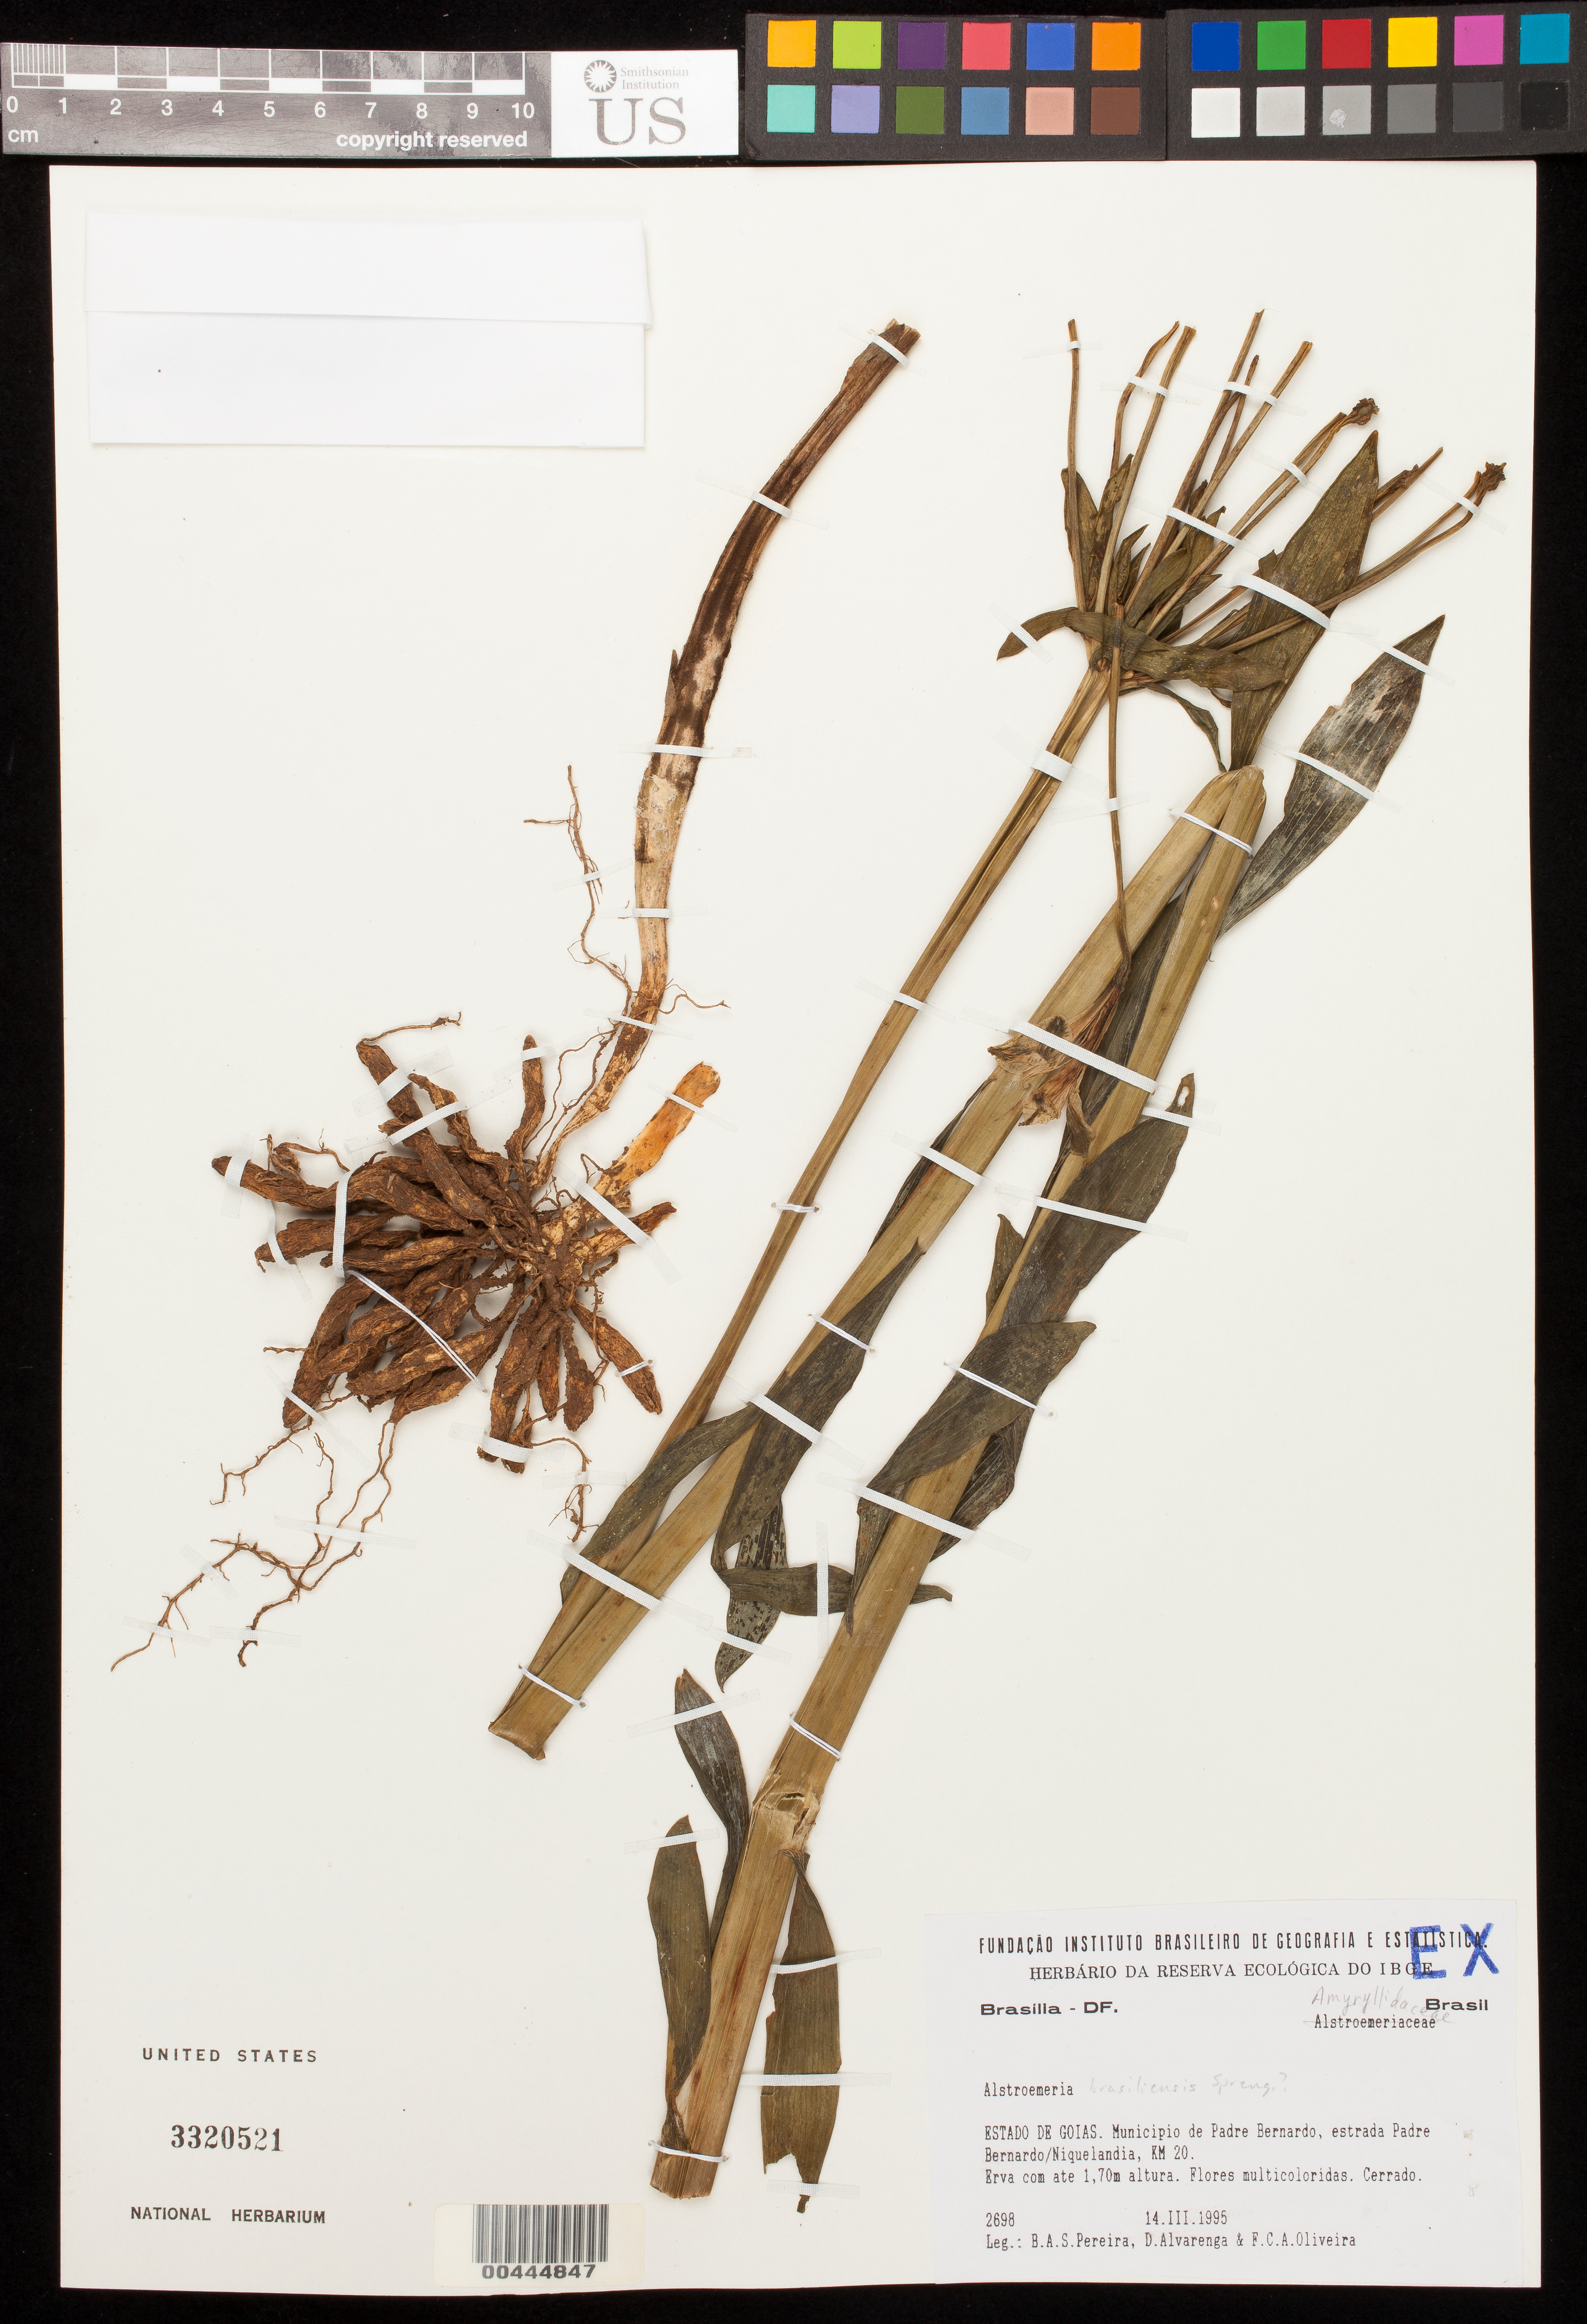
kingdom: Plantae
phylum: Tracheophyta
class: Liliopsida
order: Liliales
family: Alstroemeriaceae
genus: Alstroemeria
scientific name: Alstroemeria brasiliensis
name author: Spreng.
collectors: B. A. S. Pereira, D. Alvarenga & F. C. A. Oliveira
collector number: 2698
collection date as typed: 14 Mar 1995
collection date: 1995-03-14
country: Brazil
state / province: Goiás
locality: Padre bernardo, niquelandia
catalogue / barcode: US 3320521